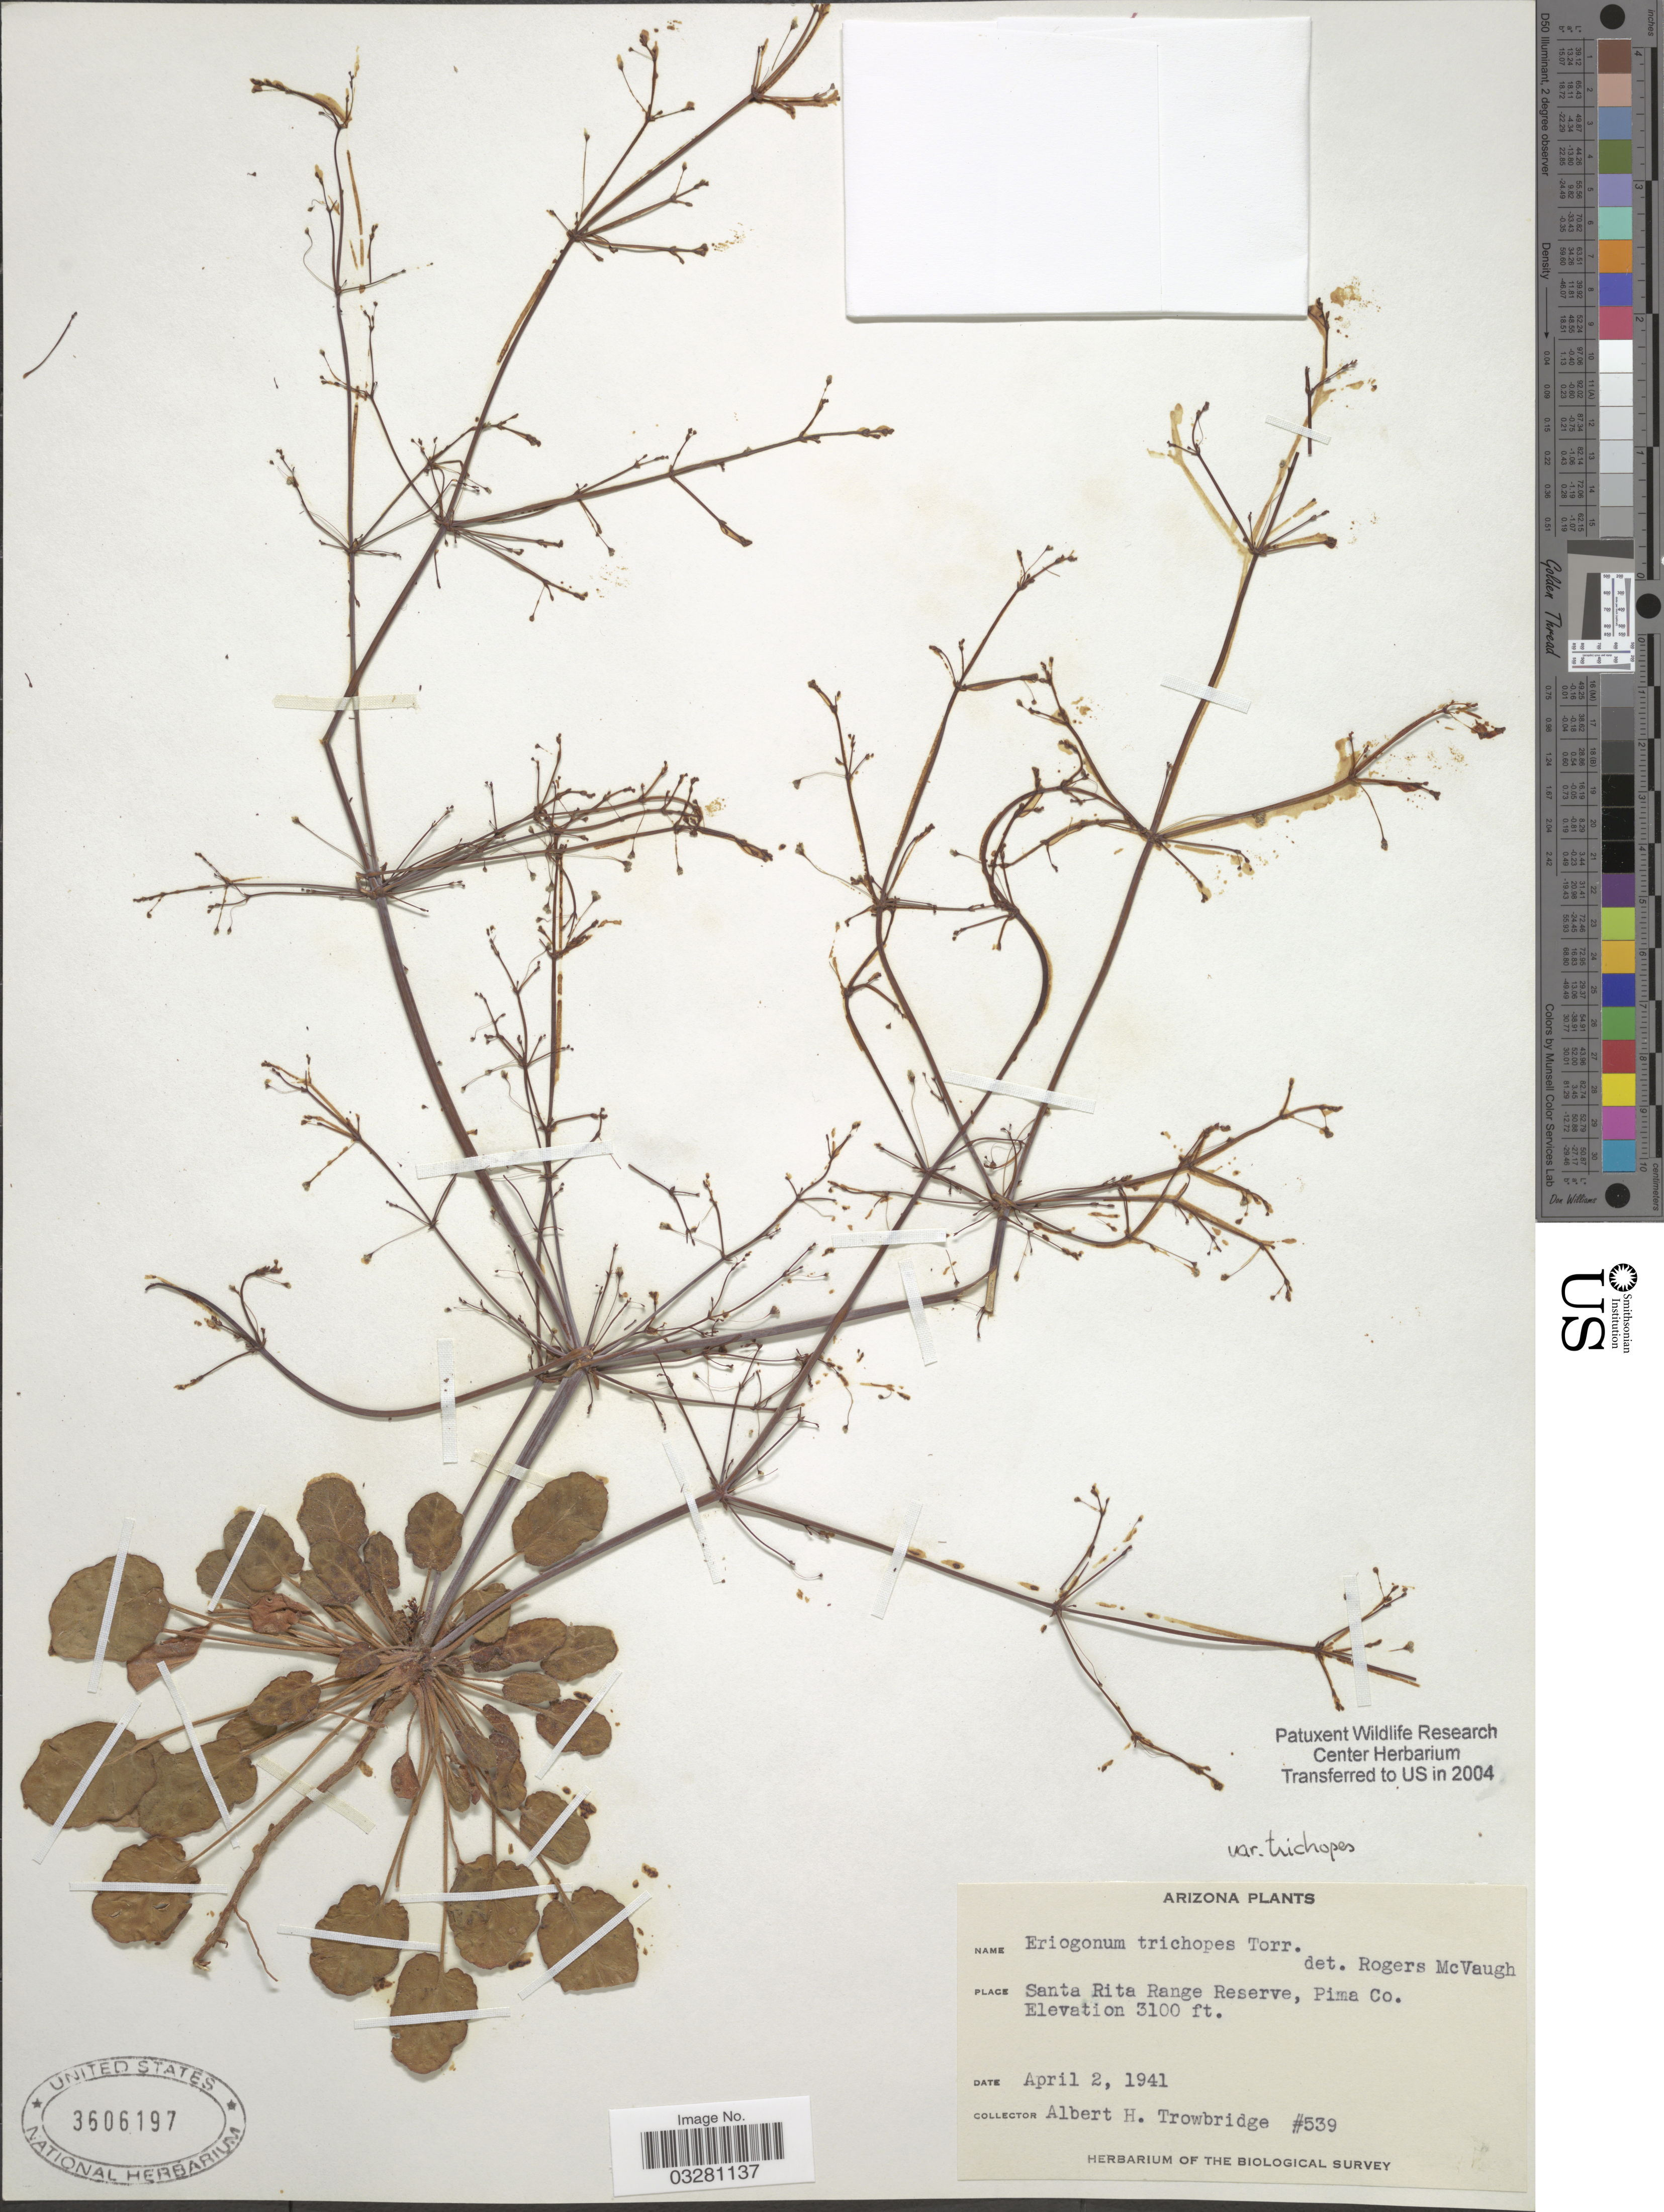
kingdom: Plantae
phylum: Tracheophyta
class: Magnoliopsida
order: Caryophyllales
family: Polygonaceae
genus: Eriogonum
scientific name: Eriogonum trichopes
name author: Torr.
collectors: A. H. Trowbridge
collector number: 539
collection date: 1941-04-02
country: United States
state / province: Arizona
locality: Santa Rita Range Reserve, Pima Co.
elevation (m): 945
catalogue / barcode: US 3606197